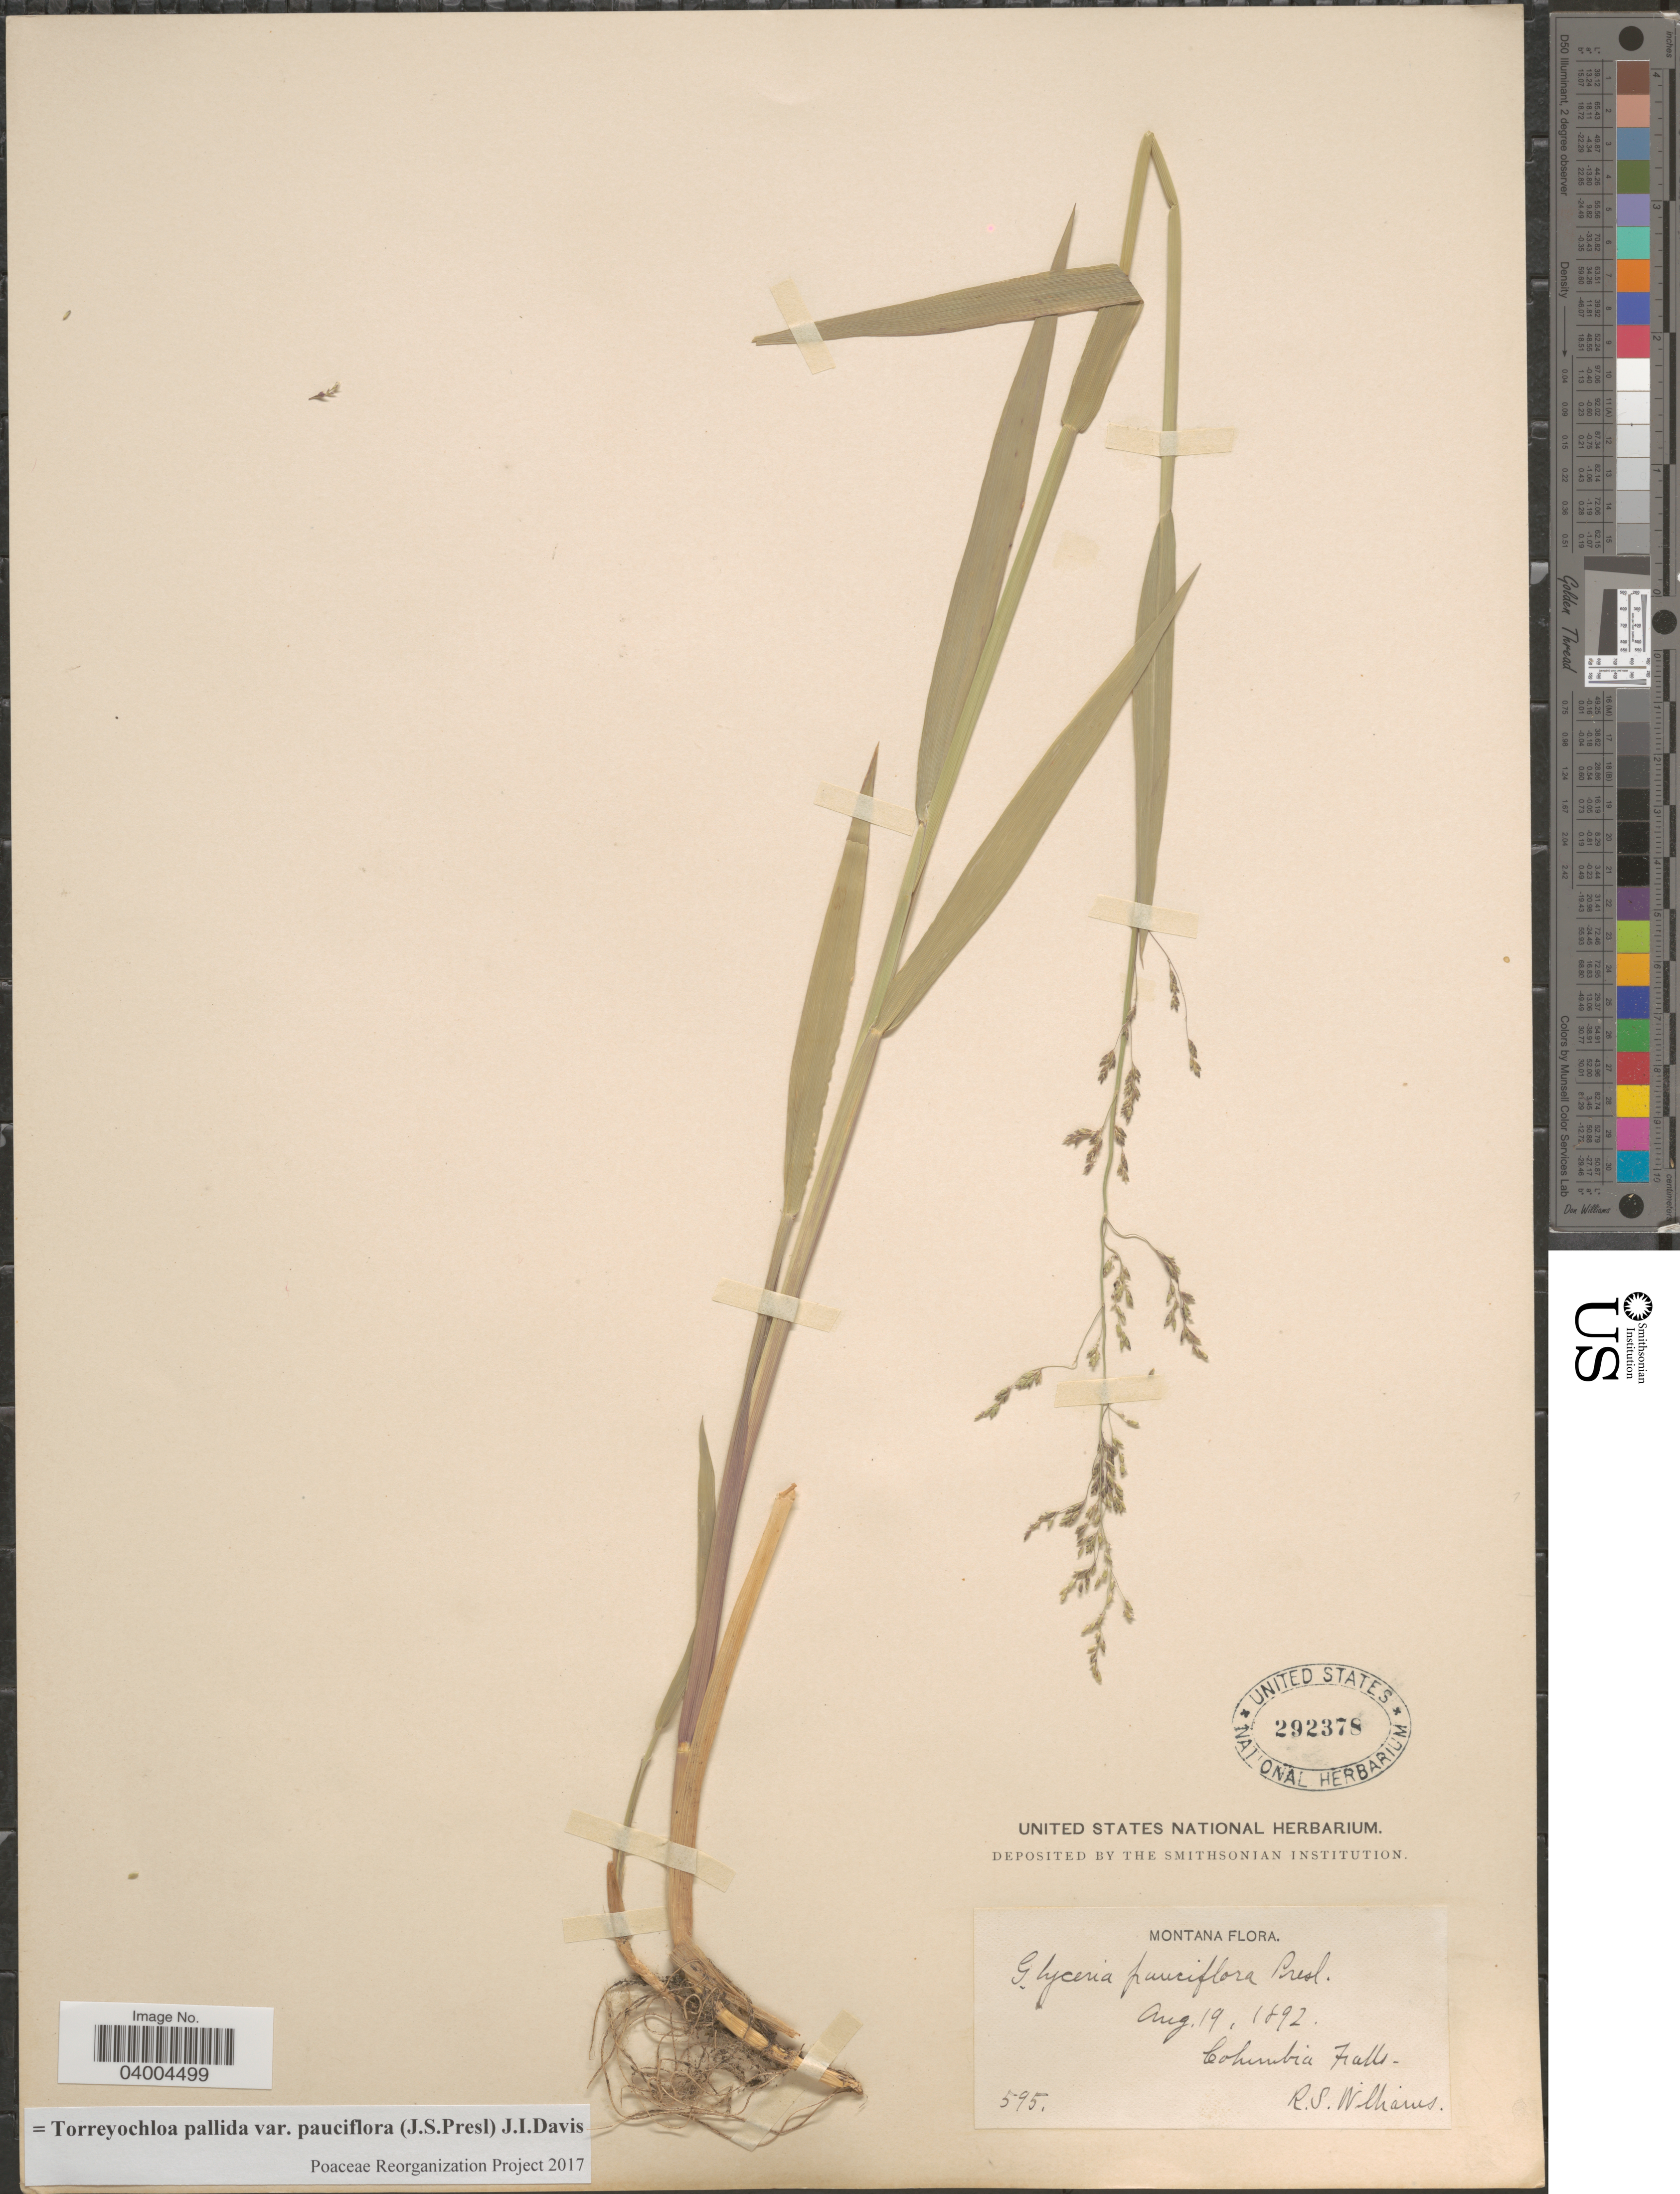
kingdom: Plantae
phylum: Tracheophyta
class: Liliopsida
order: Poales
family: Poaceae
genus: Torreyochloa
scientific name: Torreyochloa pallida var. pauciflora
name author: (J. Presl) J.I. Davis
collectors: R. S. Williams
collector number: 595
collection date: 1892-08-19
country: United States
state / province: Montana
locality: Columbia Falls.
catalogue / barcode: US 292378